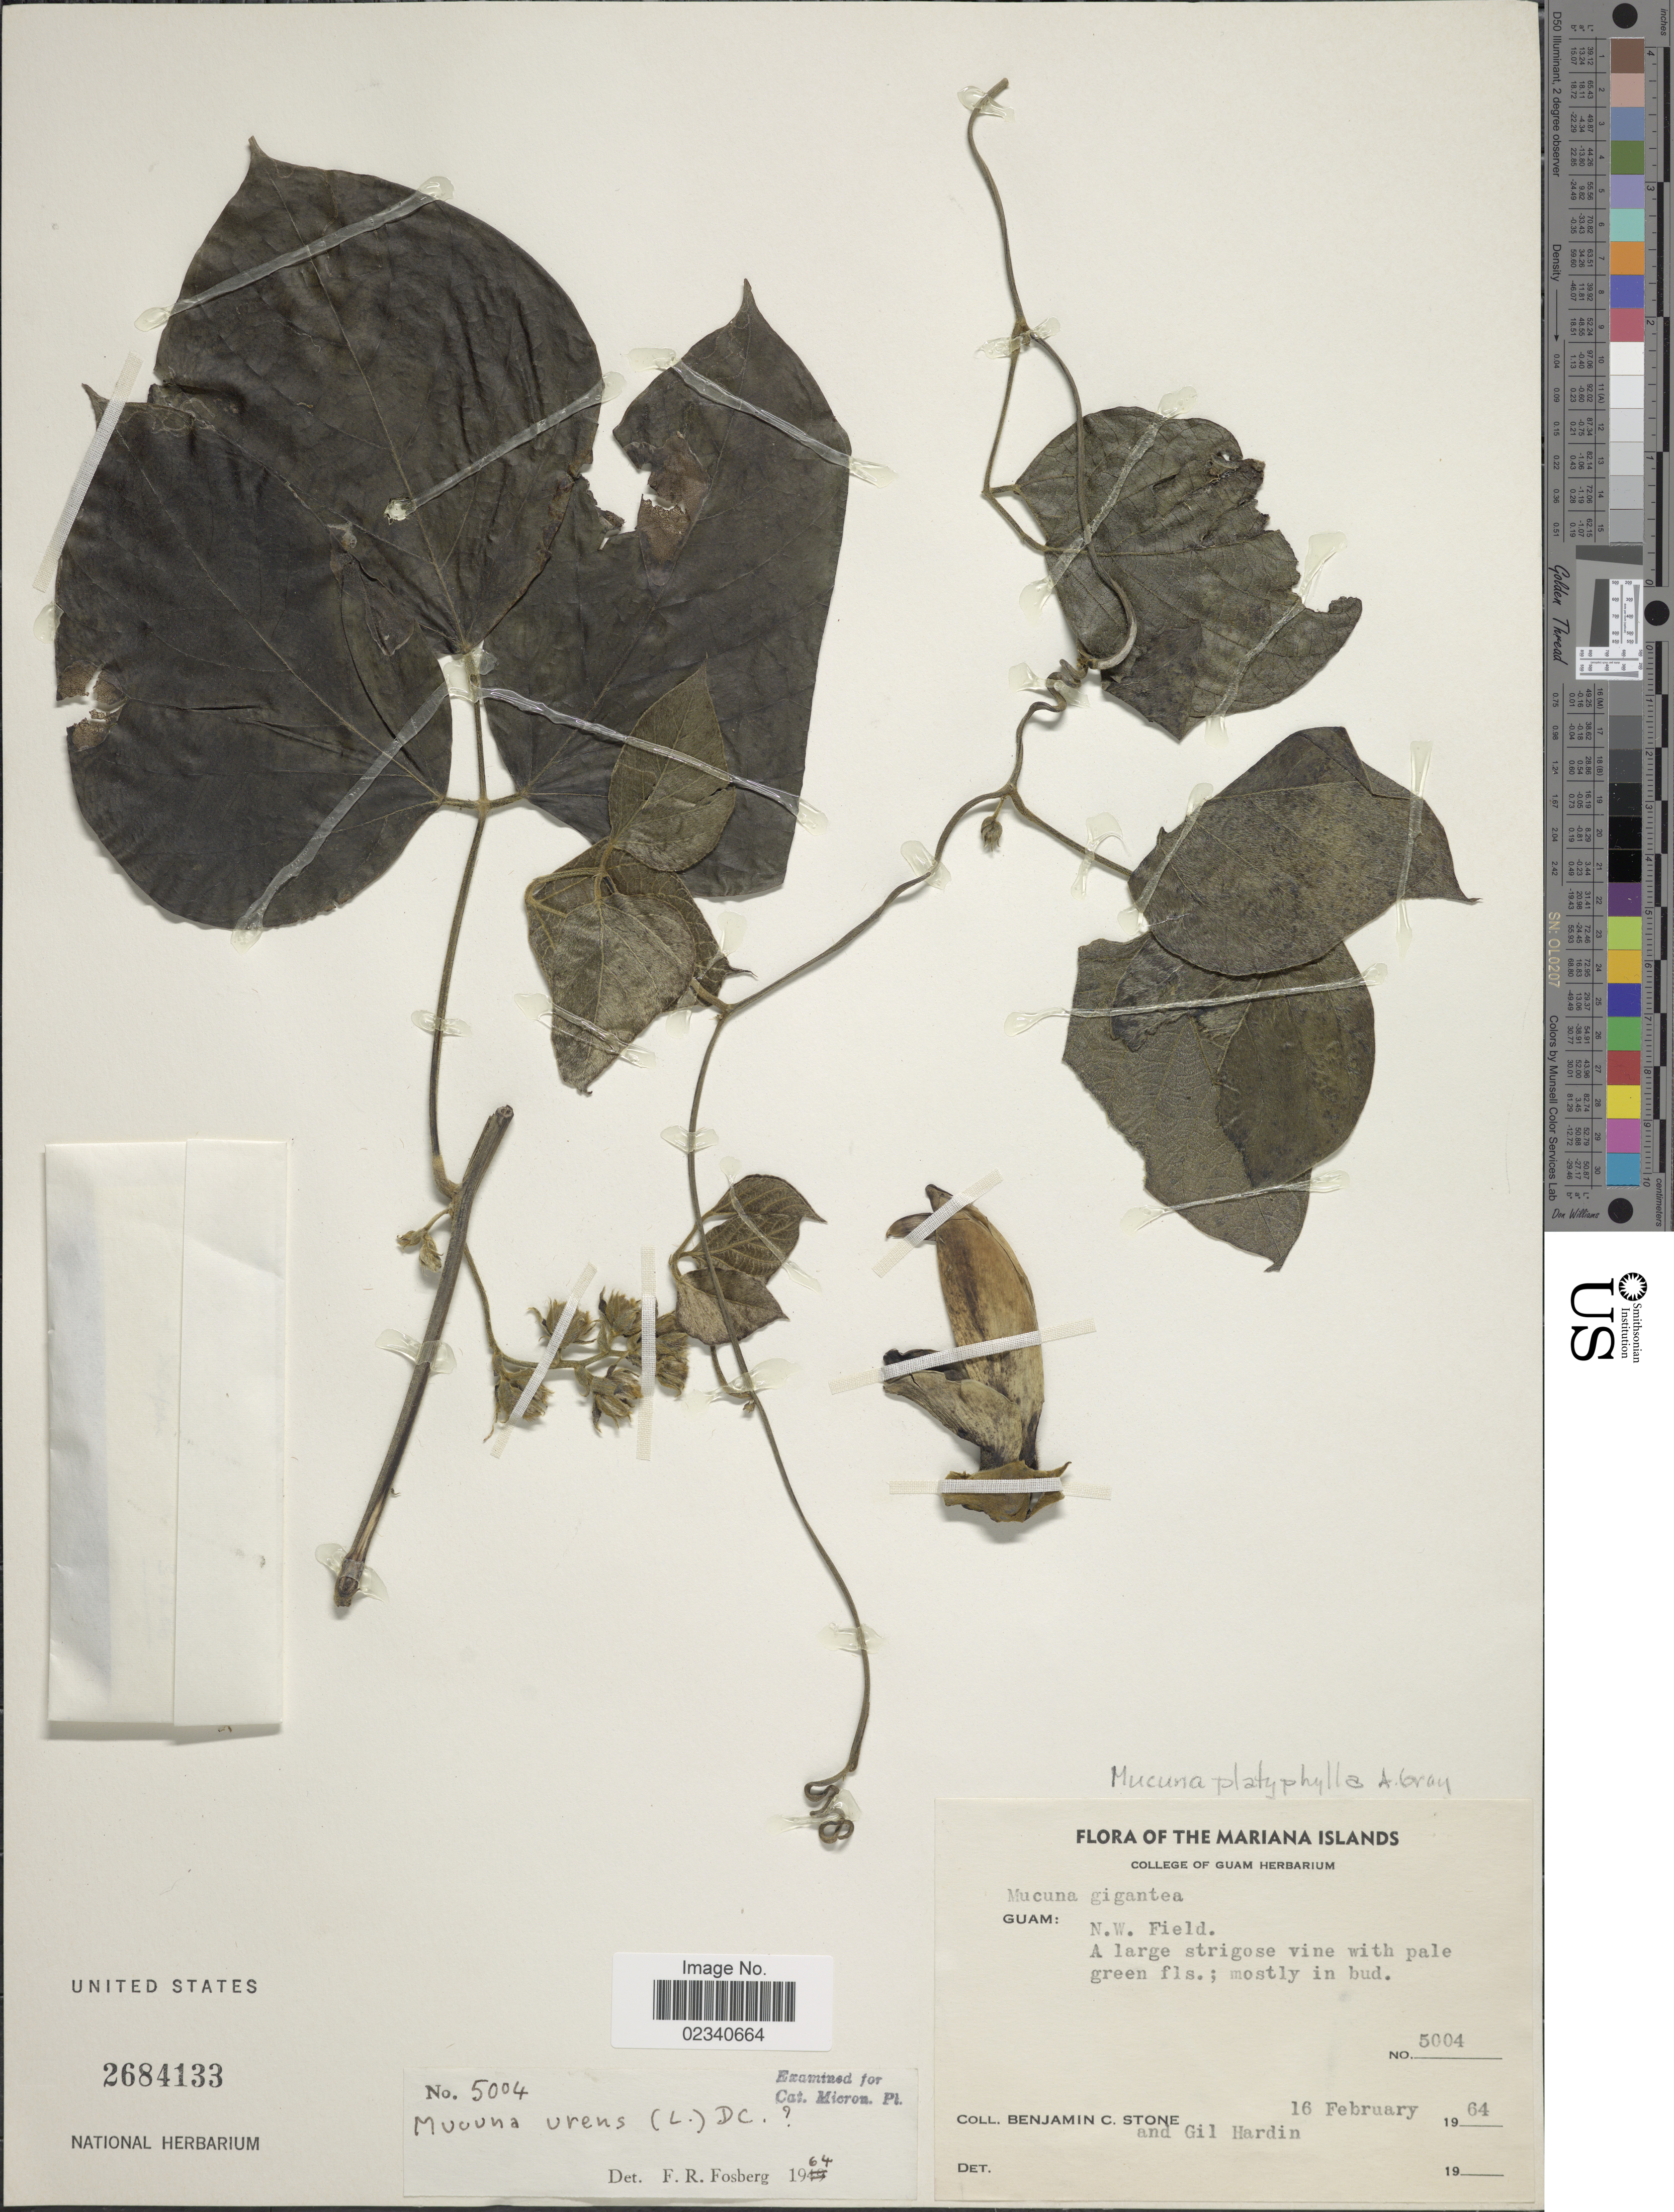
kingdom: Plantae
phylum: Tracheophyta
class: Magnoliopsida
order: Fabales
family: Fabaceae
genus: Mucuna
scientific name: Mucuna platyphylla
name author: A. Gray in Wilkes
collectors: B. C. Stone & G. Hardin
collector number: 5004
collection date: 1964-02-16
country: Guam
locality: Mariana Islands. N.W. Field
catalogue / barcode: US 2684133